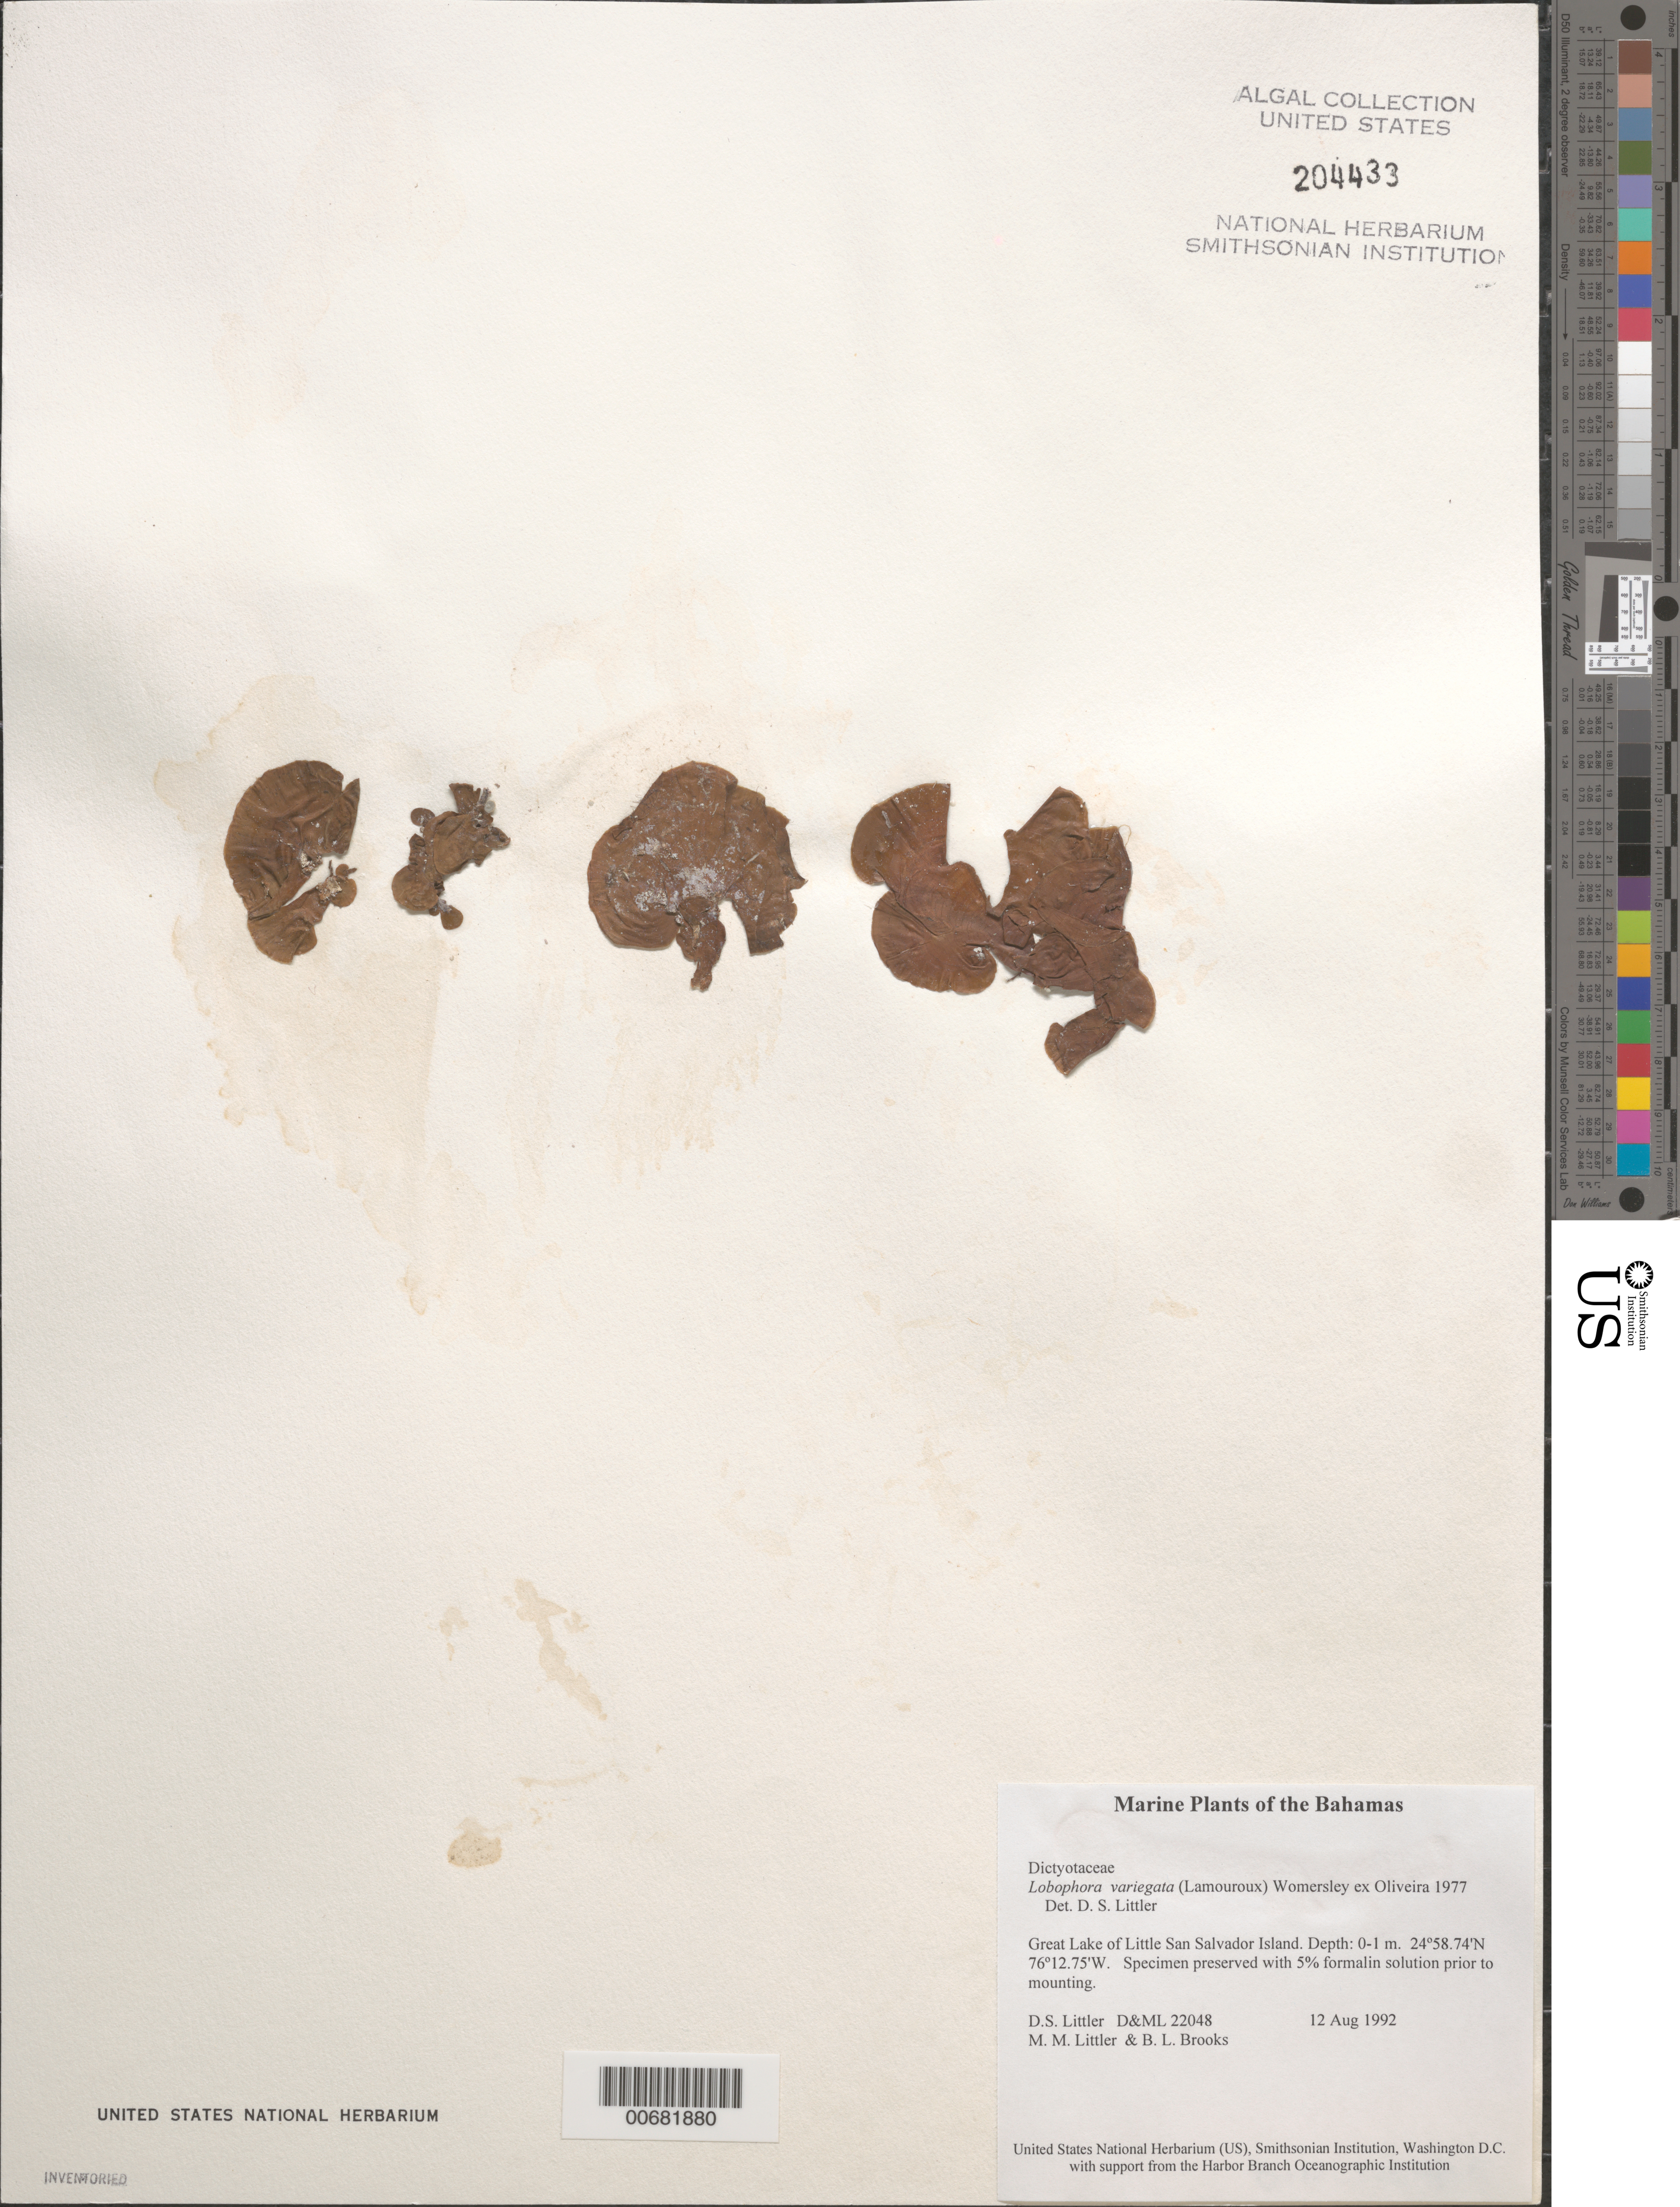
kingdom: Chromista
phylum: Ochrophyta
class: Phaeophyceae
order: Dictyotales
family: Dictyotaceae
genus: Lobophora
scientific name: Lobophora variegata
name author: (J.V.Lamouroux) Womersley & E.C. Oliveira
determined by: Littler, D. S.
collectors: D. S. Littler, M. M. Littler & B. Brooks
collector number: D&ML 22048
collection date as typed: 12 Aug 1992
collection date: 1992-08-12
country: Bahamas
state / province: San Salvador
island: Little San Salvador Island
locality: Great Lake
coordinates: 24 58.74' N, 76 12.75' W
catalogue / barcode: US 204433